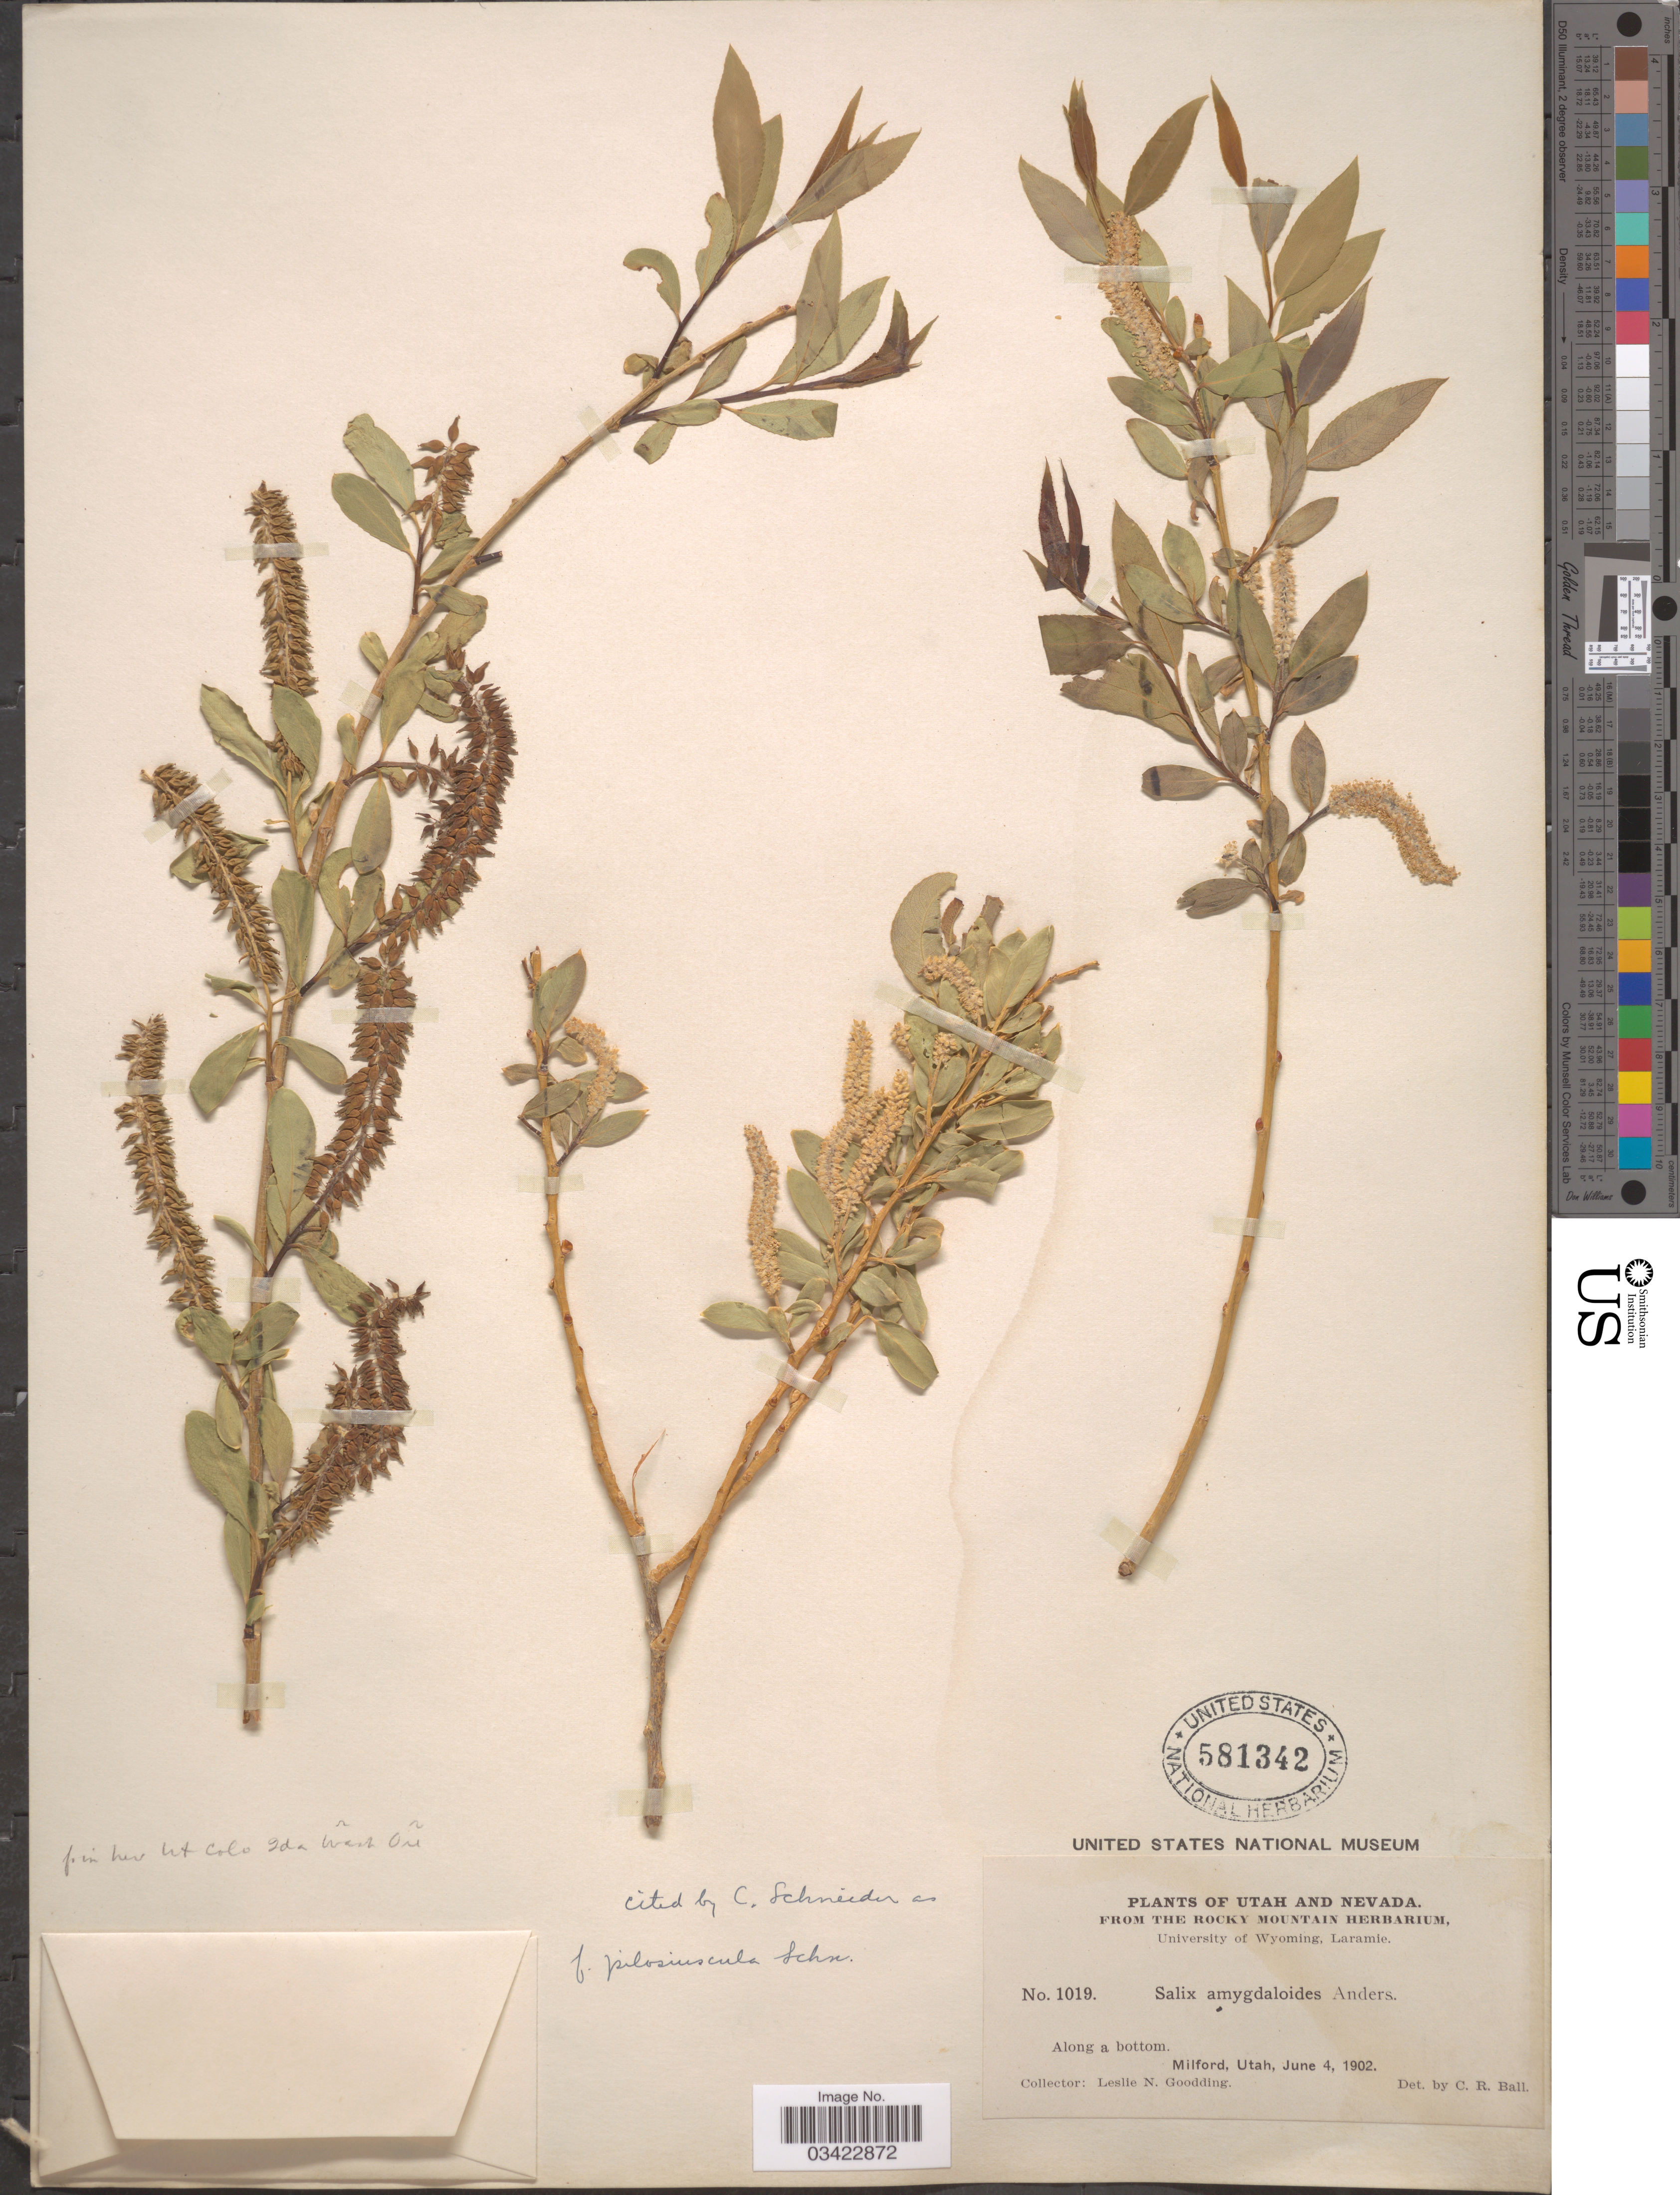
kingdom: Plantae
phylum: Tracheophyta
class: Magnoliopsida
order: Malpighiales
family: Salicaceae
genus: Salix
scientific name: Salix amygdaloides f. pilosiuscula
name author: C.K. Schneid.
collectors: L. N. Goodding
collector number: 1019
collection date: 1902-06-04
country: United States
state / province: Utah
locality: Milford.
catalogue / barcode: US 581342